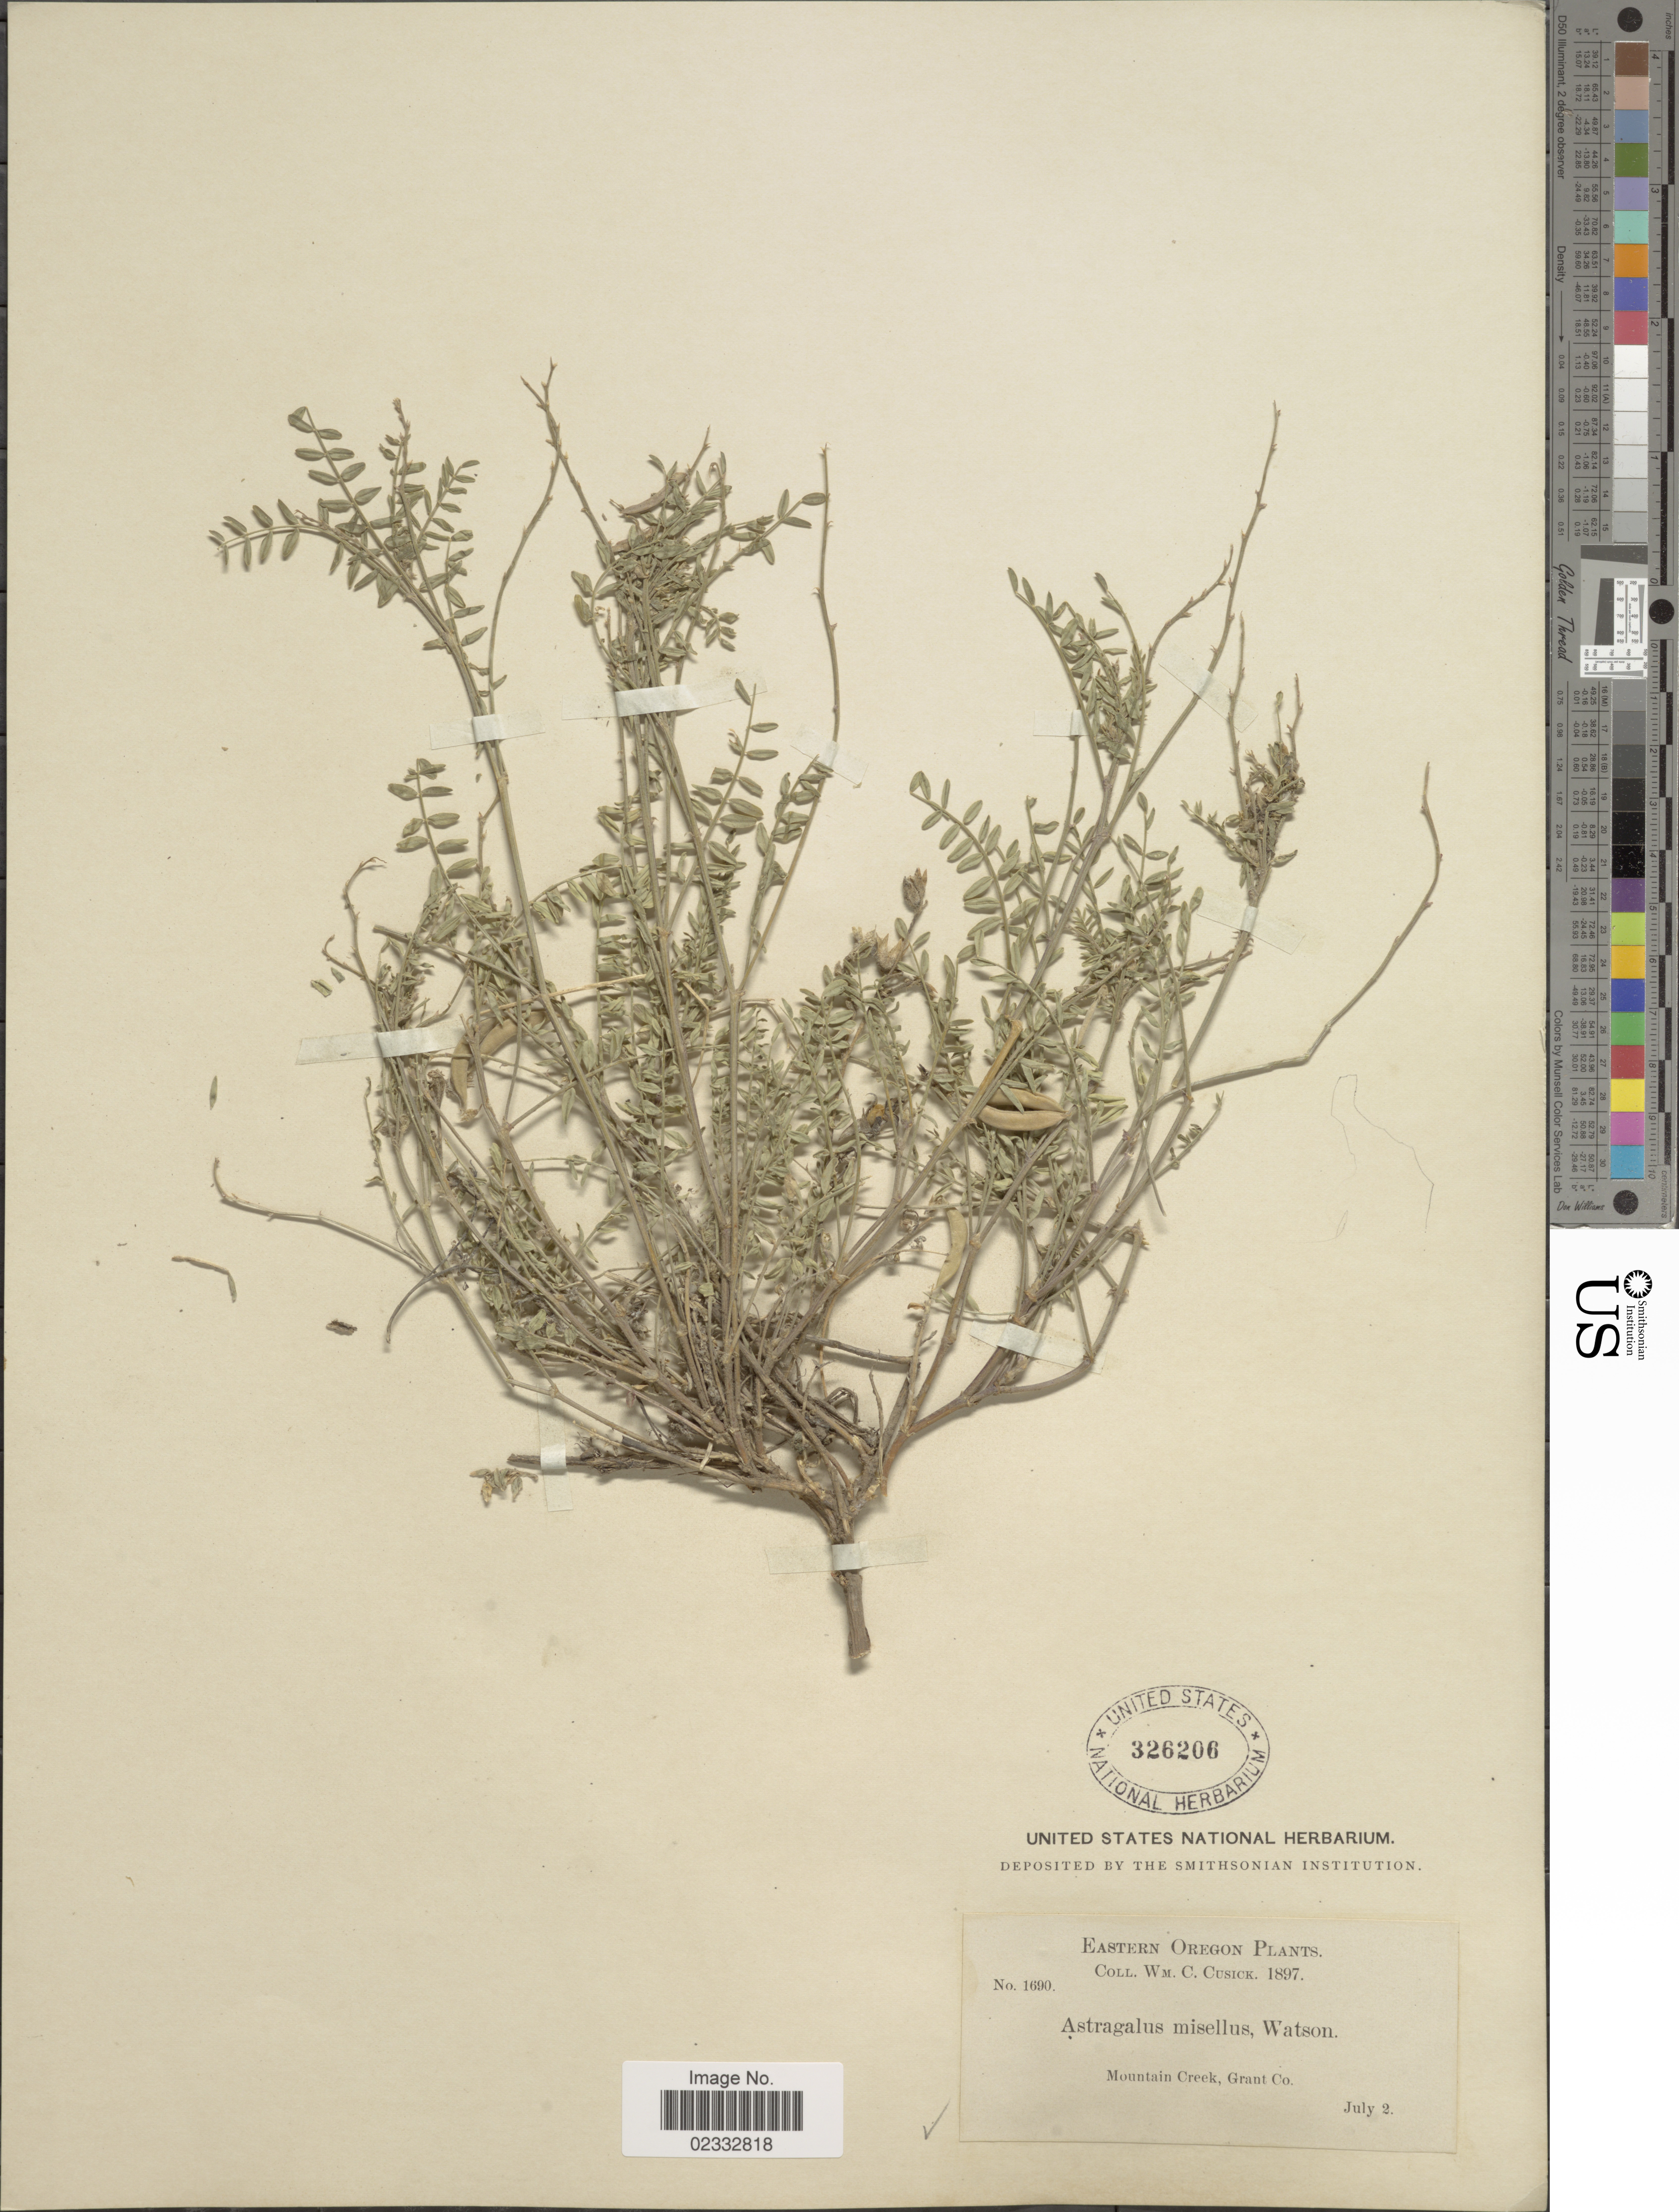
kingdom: Plantae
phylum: Tracheophyta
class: Magnoliopsida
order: Fabales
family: Fabaceae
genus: Astragalus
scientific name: Astragalus misellus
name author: S. Watson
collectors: W. C. Cusick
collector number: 1690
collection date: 1897-07-02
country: United States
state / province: Oregon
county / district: Grant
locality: Eastern Oregon, Mountain Creek, Grant Co.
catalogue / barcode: US 326206